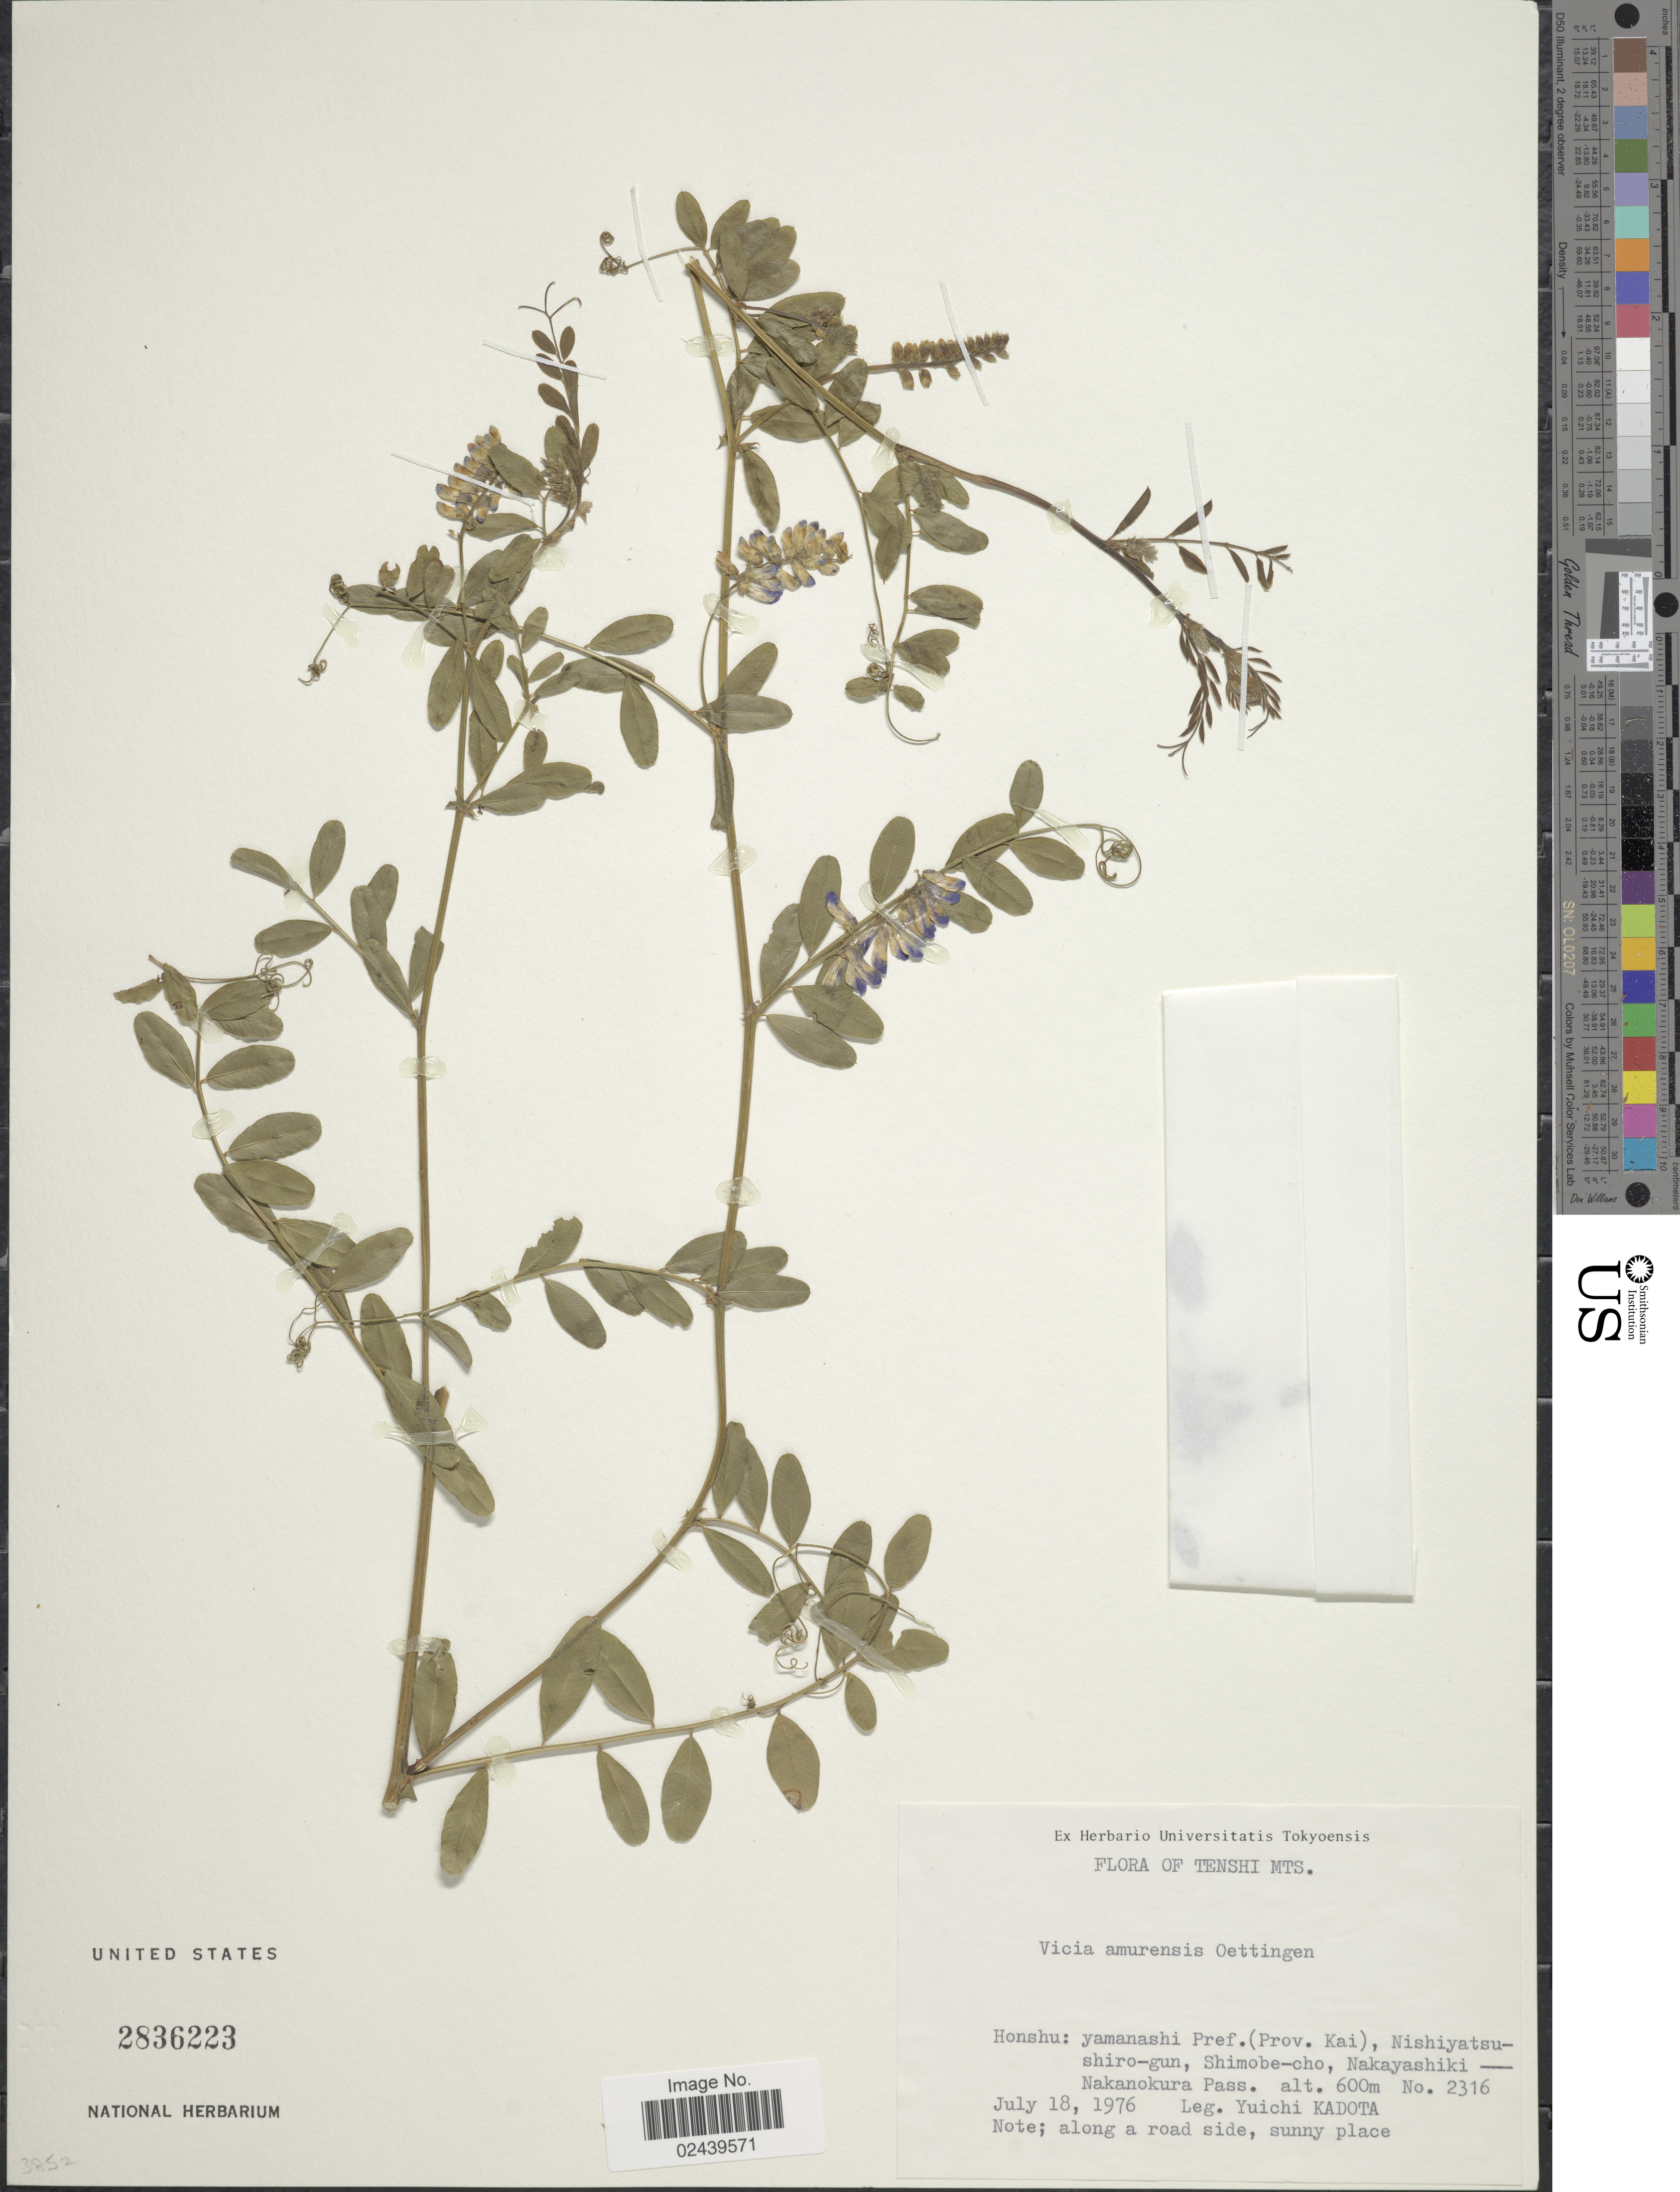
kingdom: Plantae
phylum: Tracheophyta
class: Magnoliopsida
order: Fabales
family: Fabaceae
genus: Vicia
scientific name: Vicia amurensis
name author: Oett.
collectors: Y. Kadota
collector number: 2316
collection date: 1976-07-18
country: Japan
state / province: Yamanasi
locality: Honshu: Yamanashi Pref. (Prov. Kai), Nishiyatsushiro-gun, Shimobe-cho, Nakayashiki - Nakanokura Pass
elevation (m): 600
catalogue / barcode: US 2836223